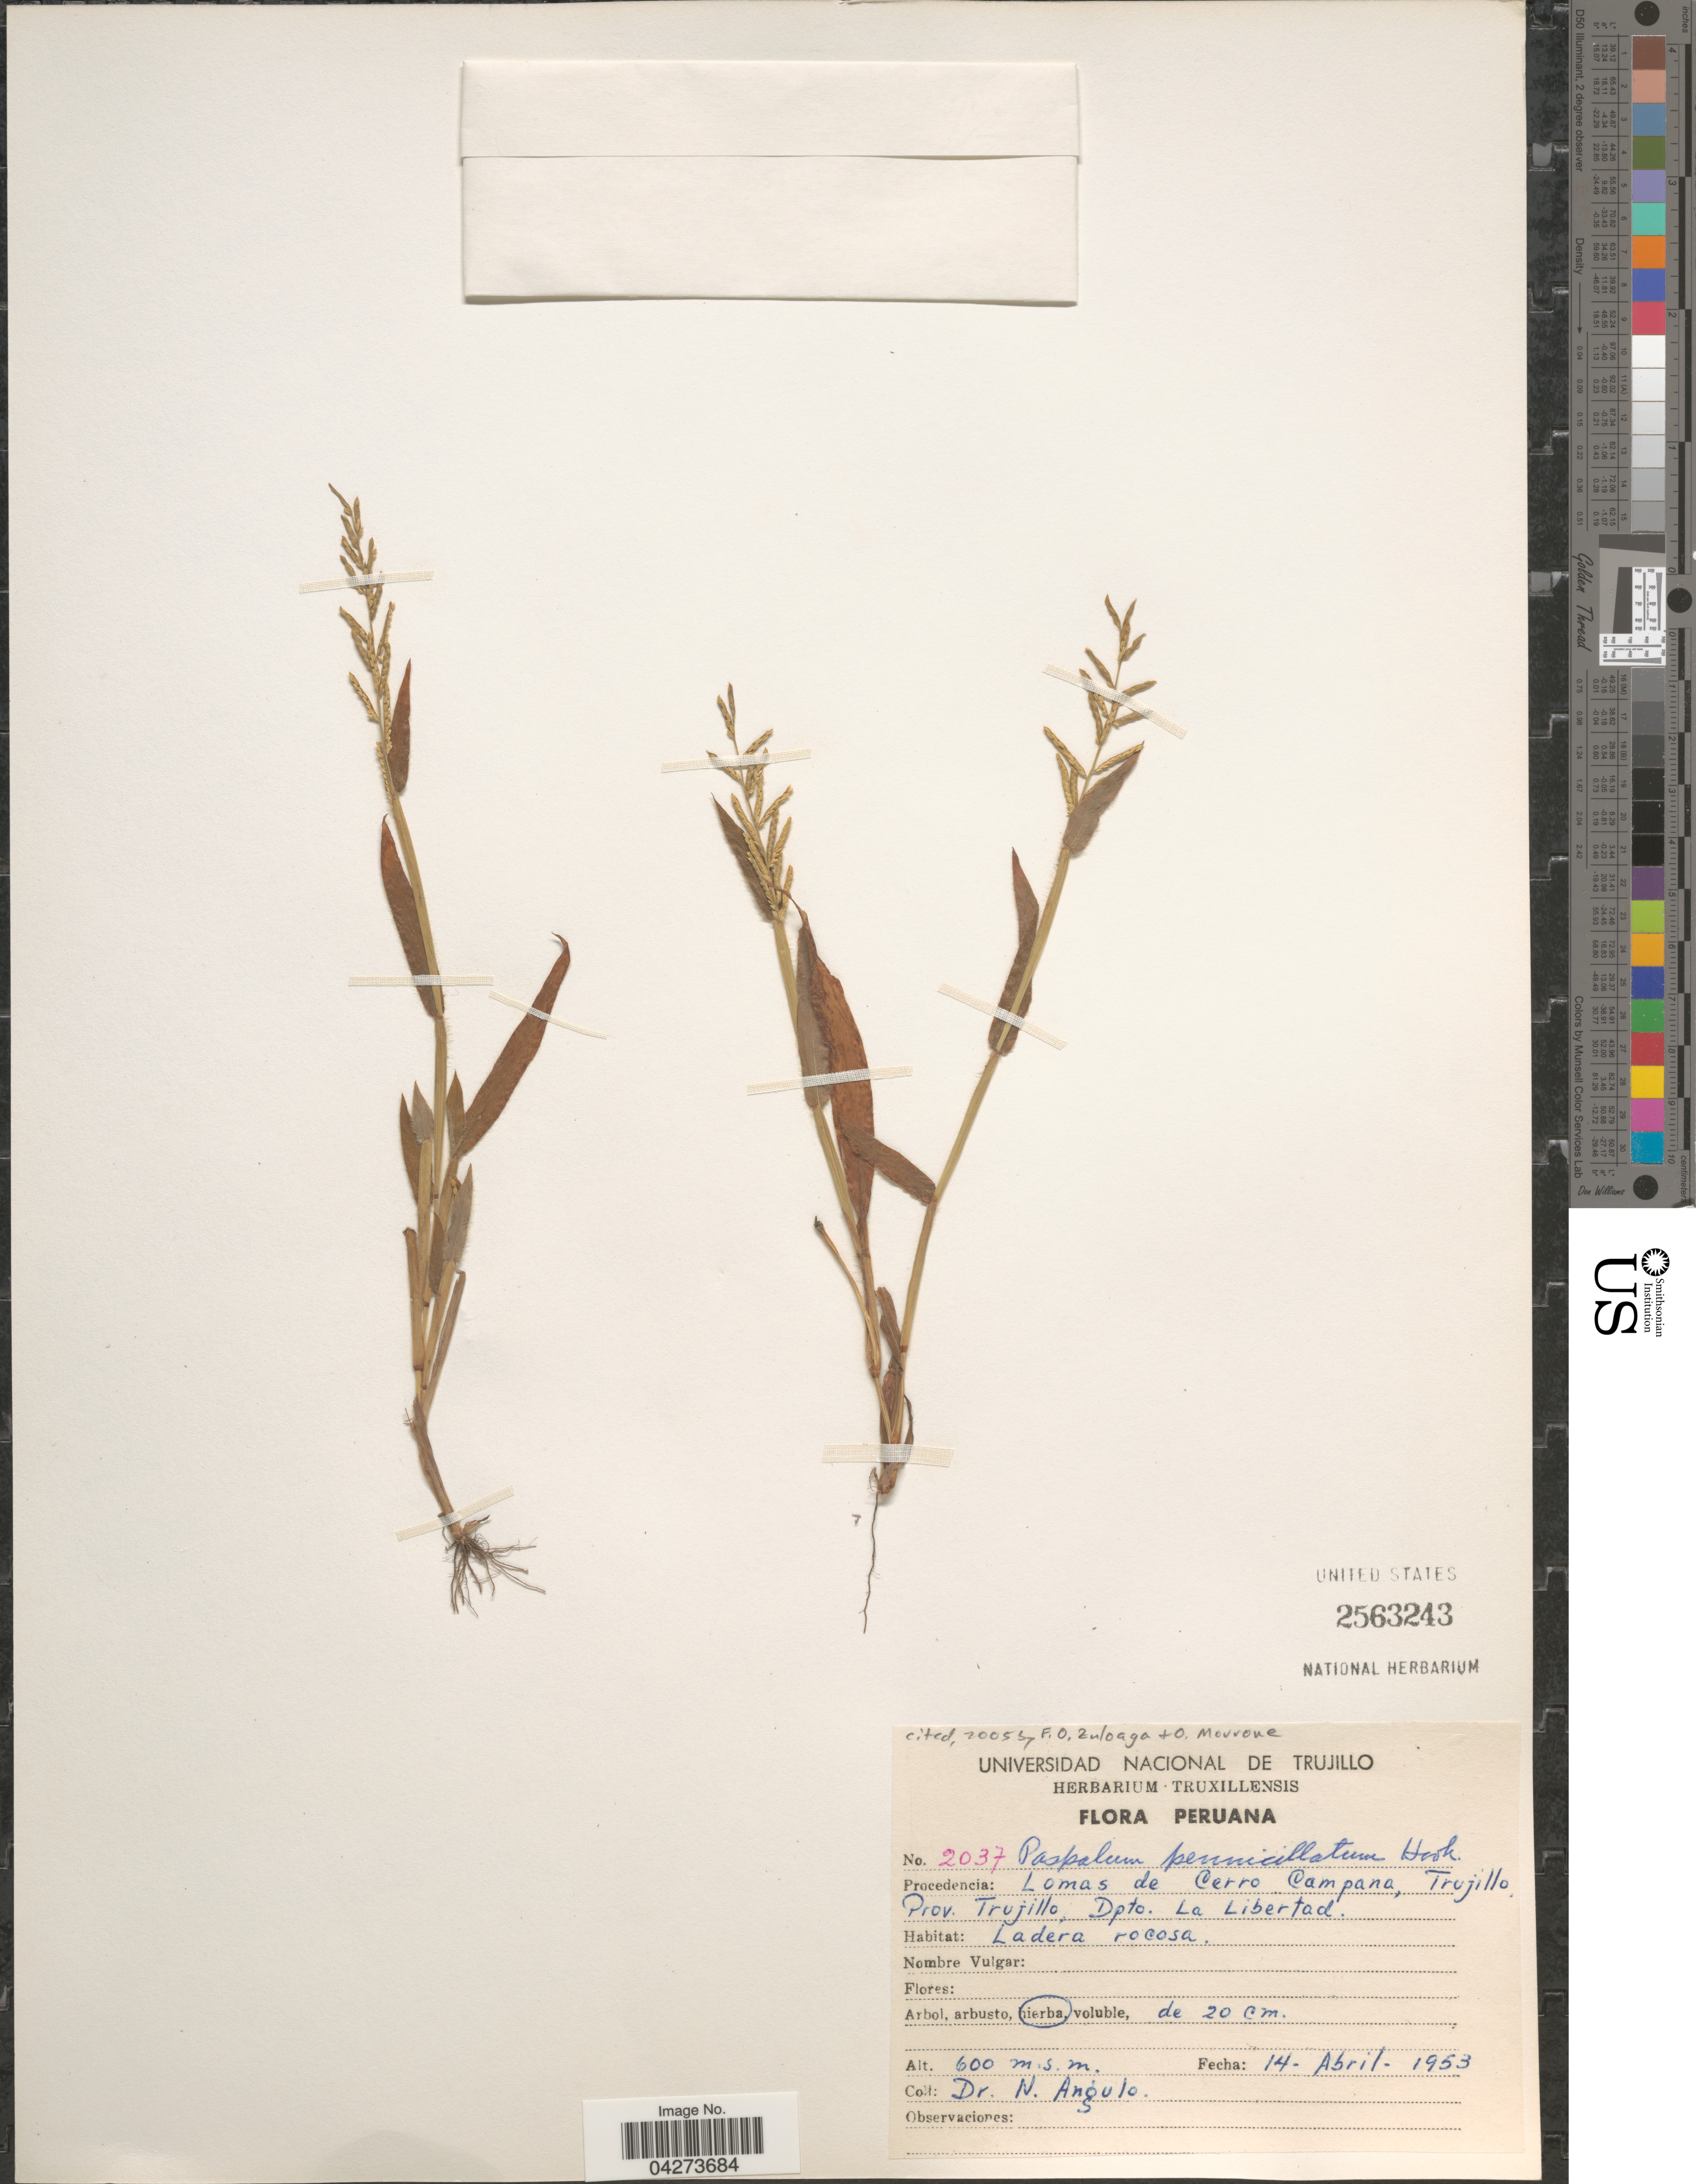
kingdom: Plantae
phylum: Tracheophyta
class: Liliopsida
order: Poales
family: Poaceae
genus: Paspalum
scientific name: Paspalum penicillatum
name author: Hook. f.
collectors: N. Angulo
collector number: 2037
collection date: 1953-04-14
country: Peru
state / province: La Libertad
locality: Procedencia: Lomas de Cerro Campana, Trujillo. Prov. Trujillo. Dpto. La Libertad.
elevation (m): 600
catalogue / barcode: US 2563243